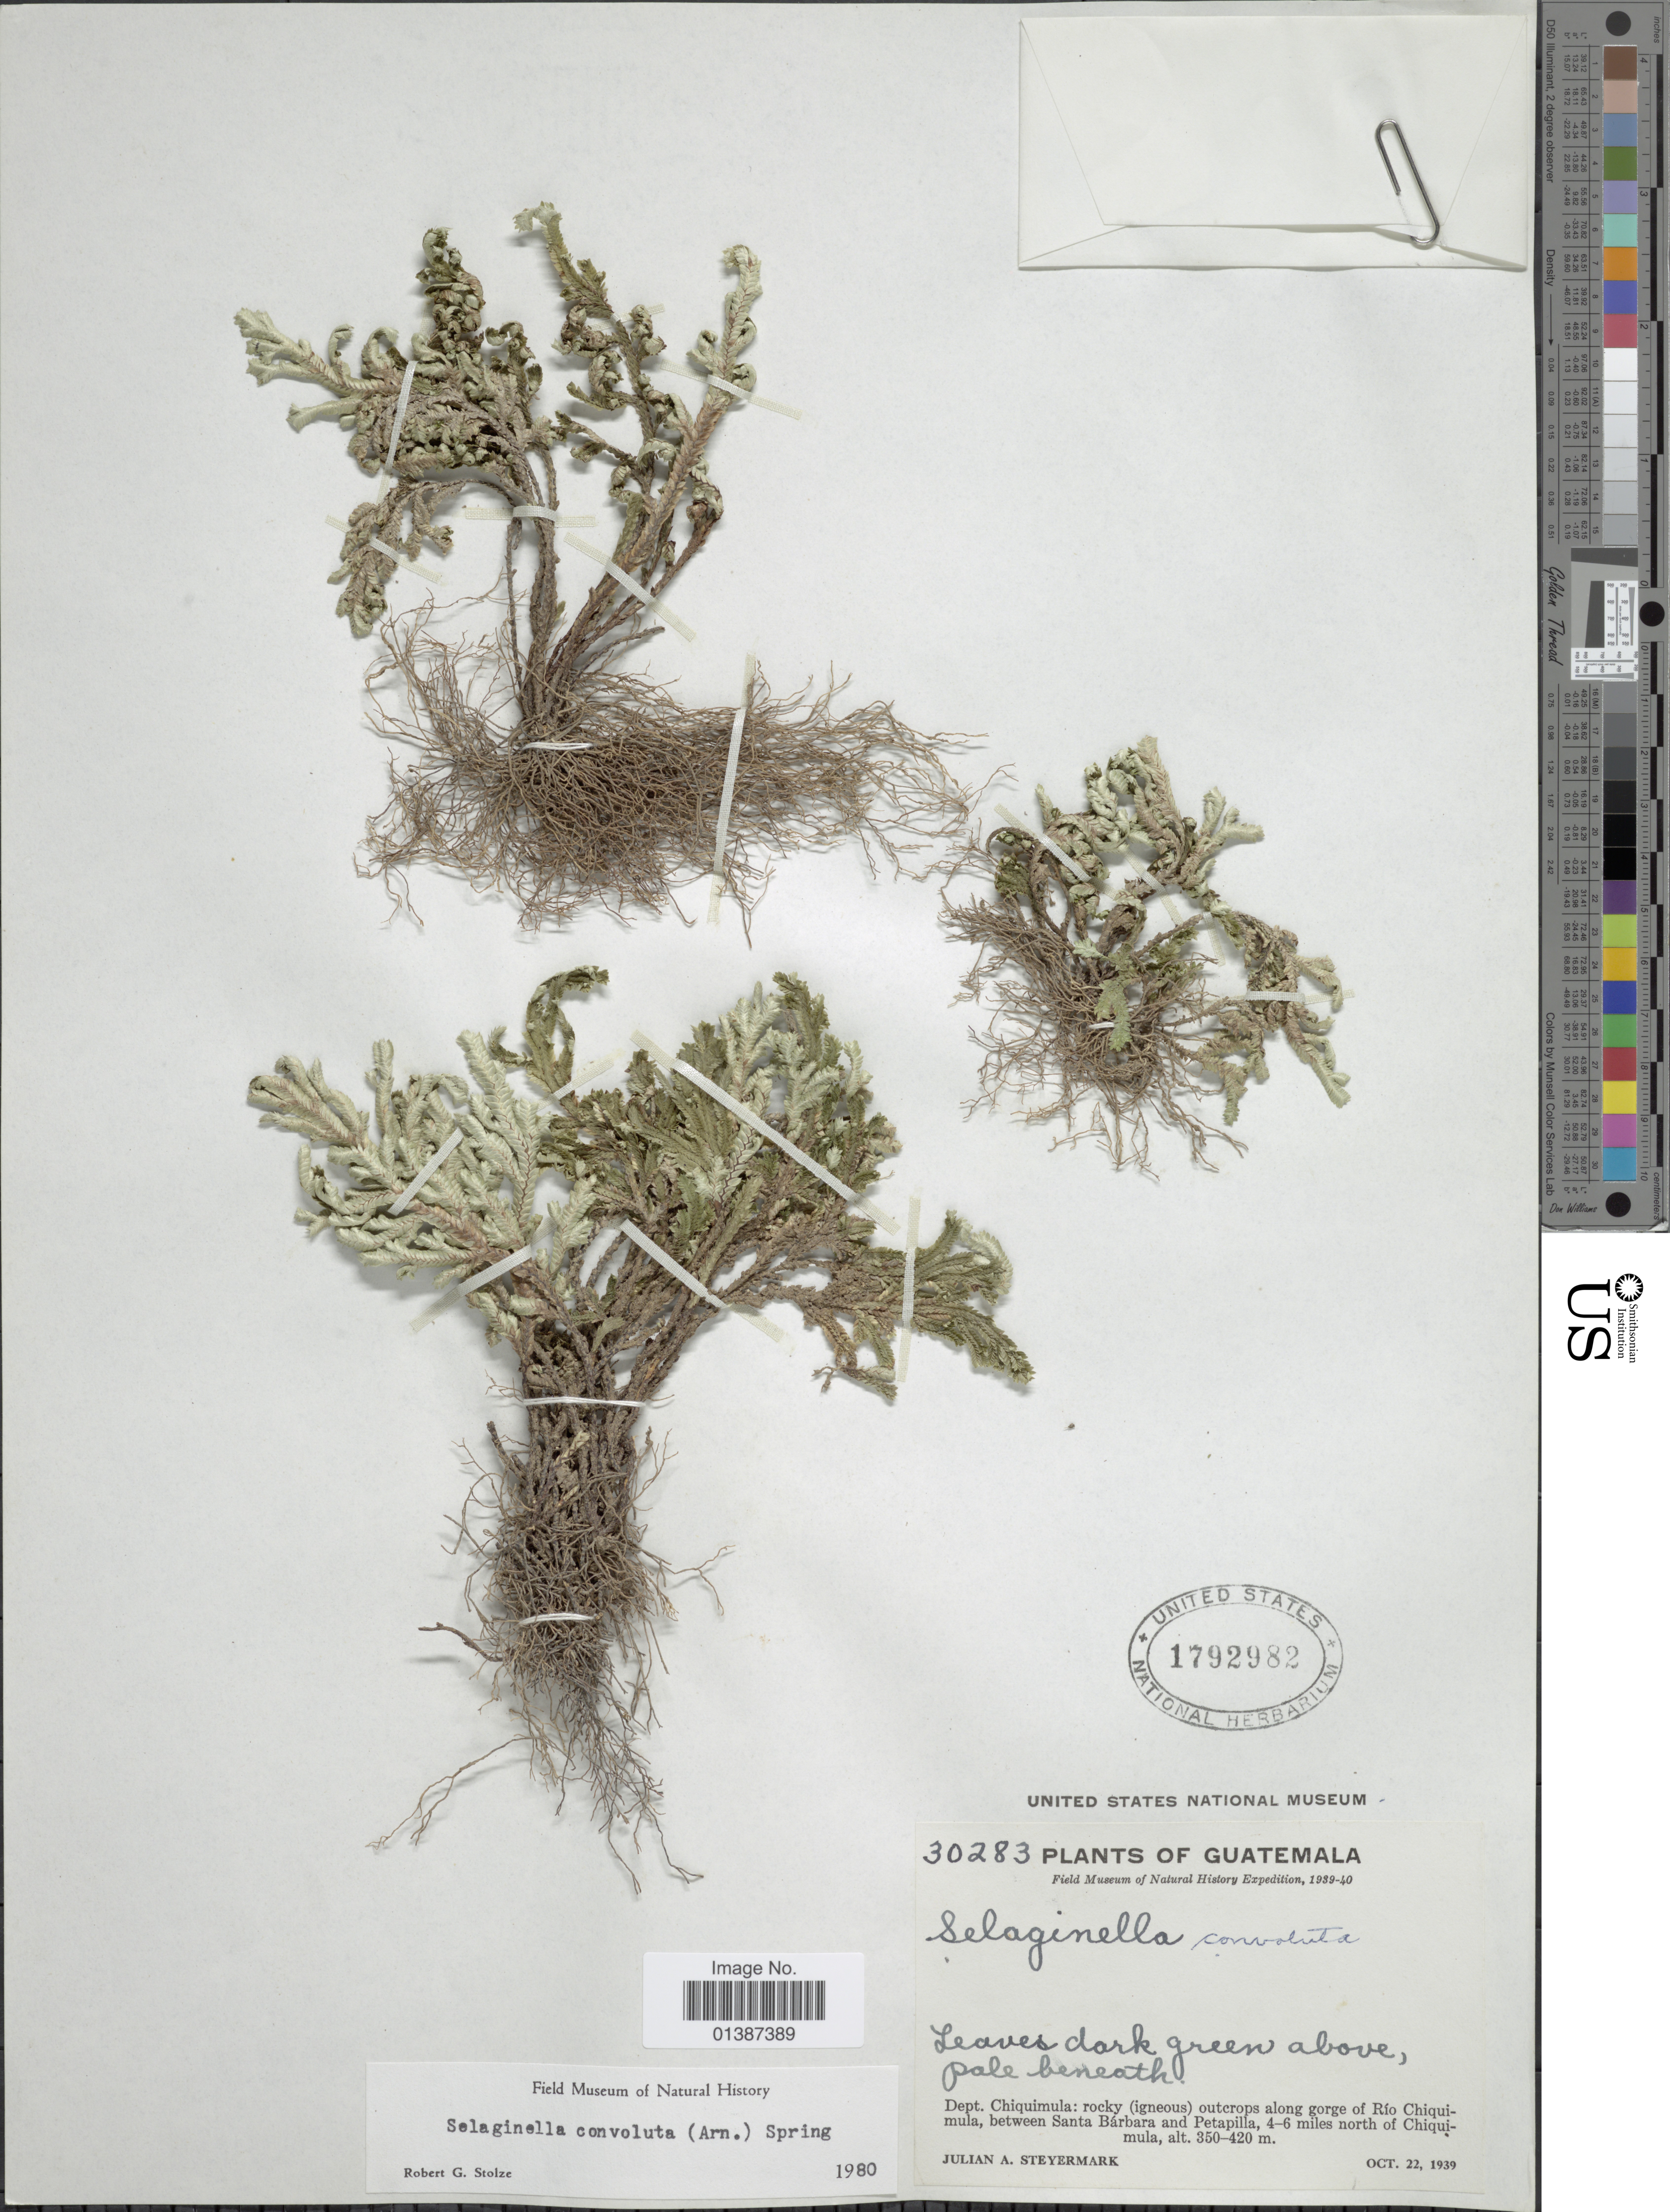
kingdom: Plantae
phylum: Tracheophyta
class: Lycopodiopsida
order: Selaginellales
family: Selaginellaceae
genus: Selaginella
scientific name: Selaginella convoluta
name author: (Arn.) Spring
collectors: J. Steyermark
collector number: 30283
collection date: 1939-10-22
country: Guatemala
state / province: Chiquimula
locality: Dept. Chiquimula: rocky (igneous) outcrops along gorge of Río Chiquimula, between Santa Barbara and Petapilla, 4-6 miles north of Chiquimula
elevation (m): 350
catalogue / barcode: US 1792982